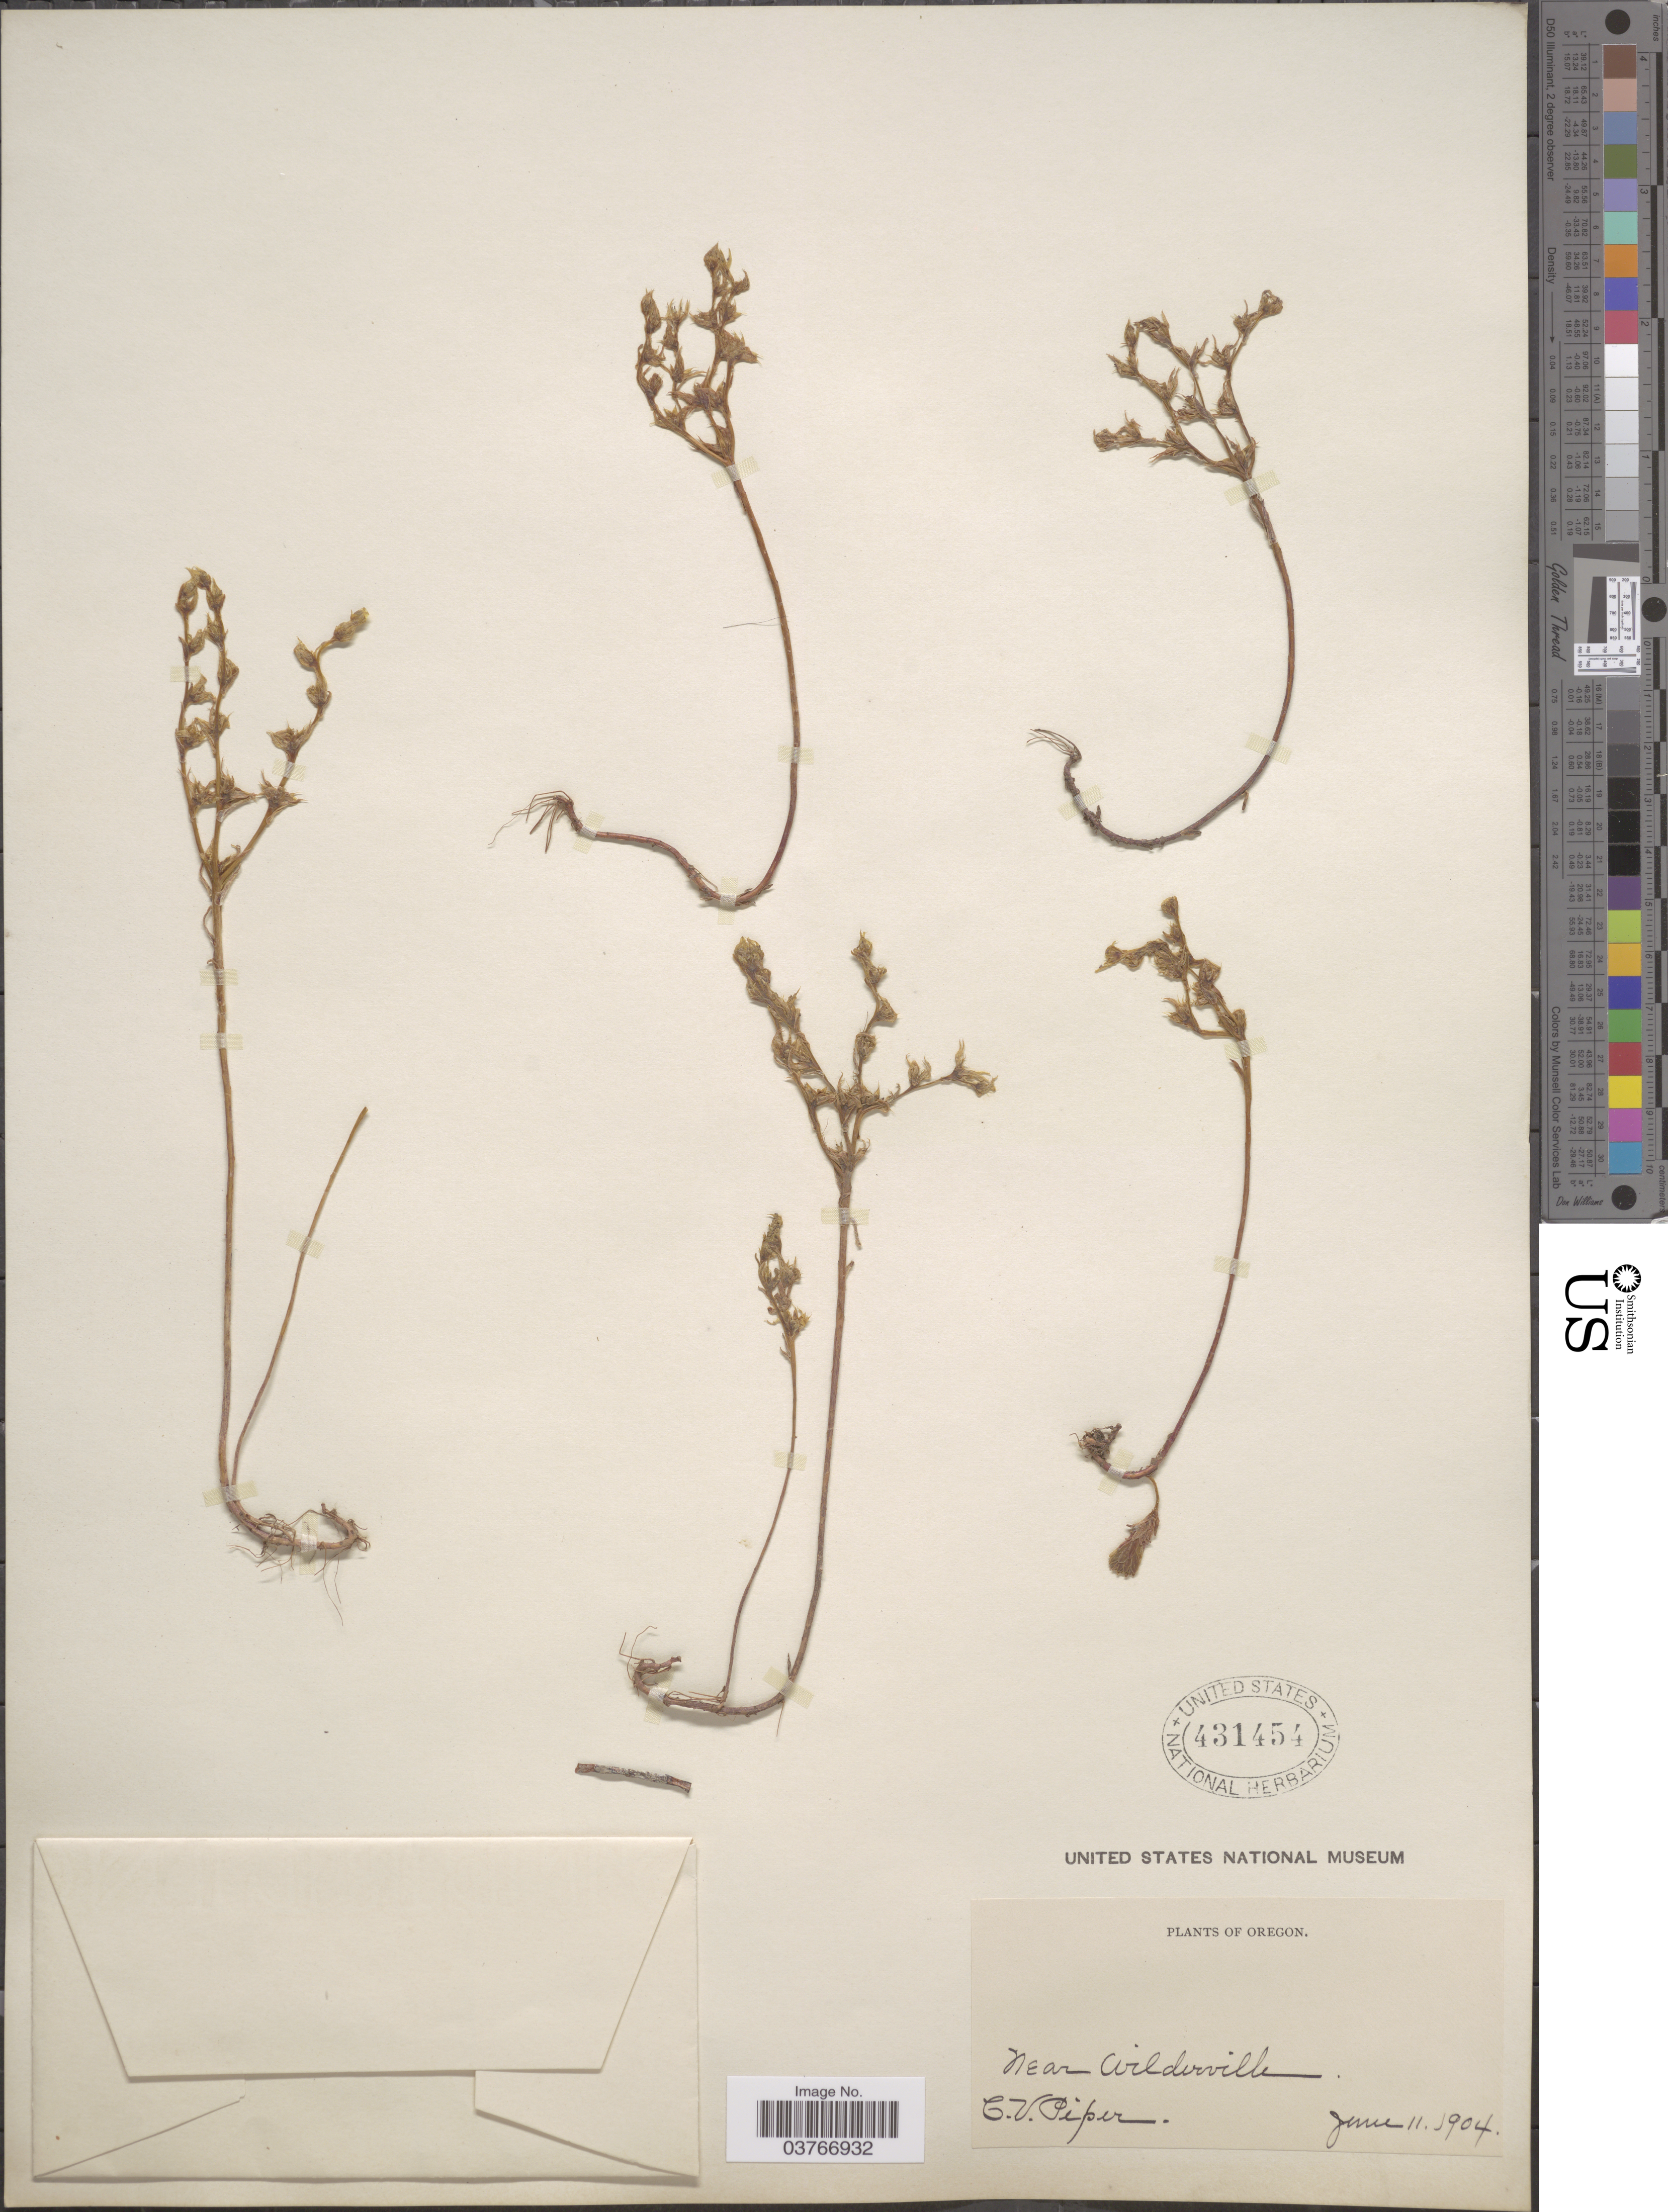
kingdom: Plantae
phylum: Tracheophyta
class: Magnoliopsida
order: Saxifragales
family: Crassulaceae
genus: Sedum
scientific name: Sedum sp.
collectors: C. V. Piper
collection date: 1904-06-11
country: United States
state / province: Oregon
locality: Near Wilderville.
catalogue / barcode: US 431454